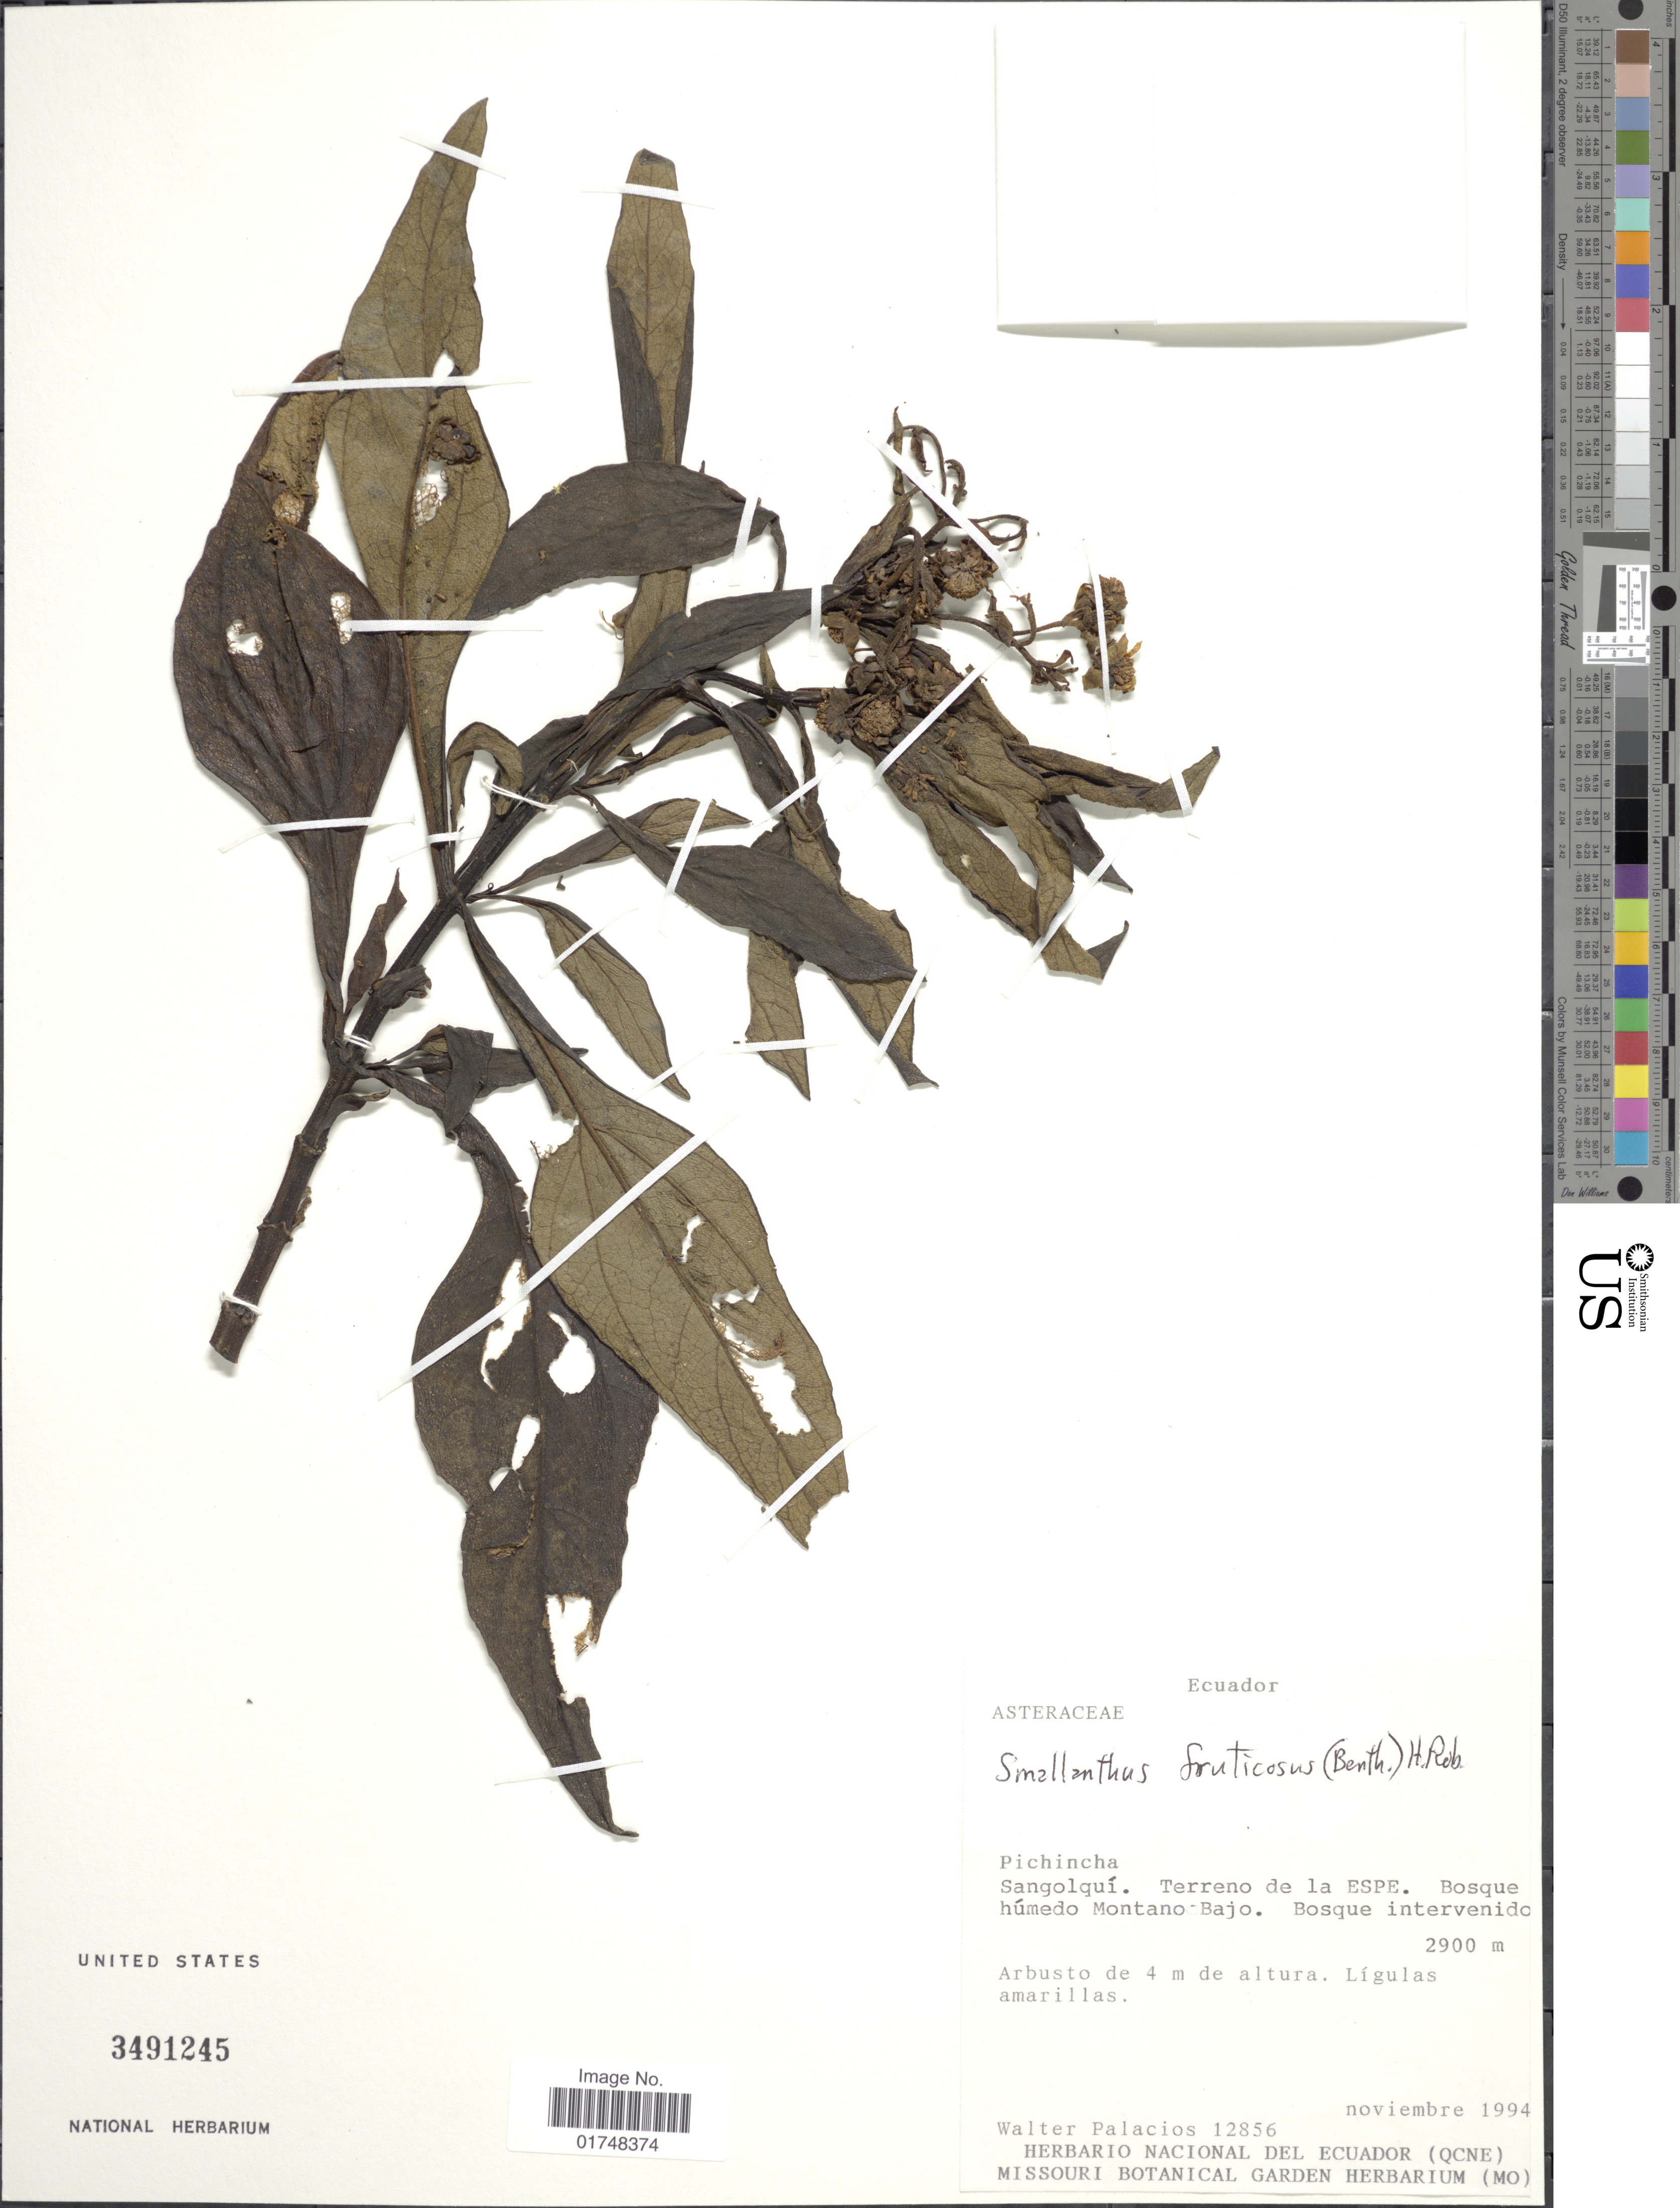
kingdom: Plantae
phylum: Tracheophyta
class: Magnoliopsida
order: Asterales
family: Asteraceae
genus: Smallanthus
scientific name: Smallanthus fruticosus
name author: (Benth.) H. Rob.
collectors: W. Palacios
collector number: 12856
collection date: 1994-11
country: Ecuador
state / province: Pichincha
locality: Sangolqui, Terreno de la ESPE, bosque humedo Montano-Bajo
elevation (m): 2900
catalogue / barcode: US 3491245